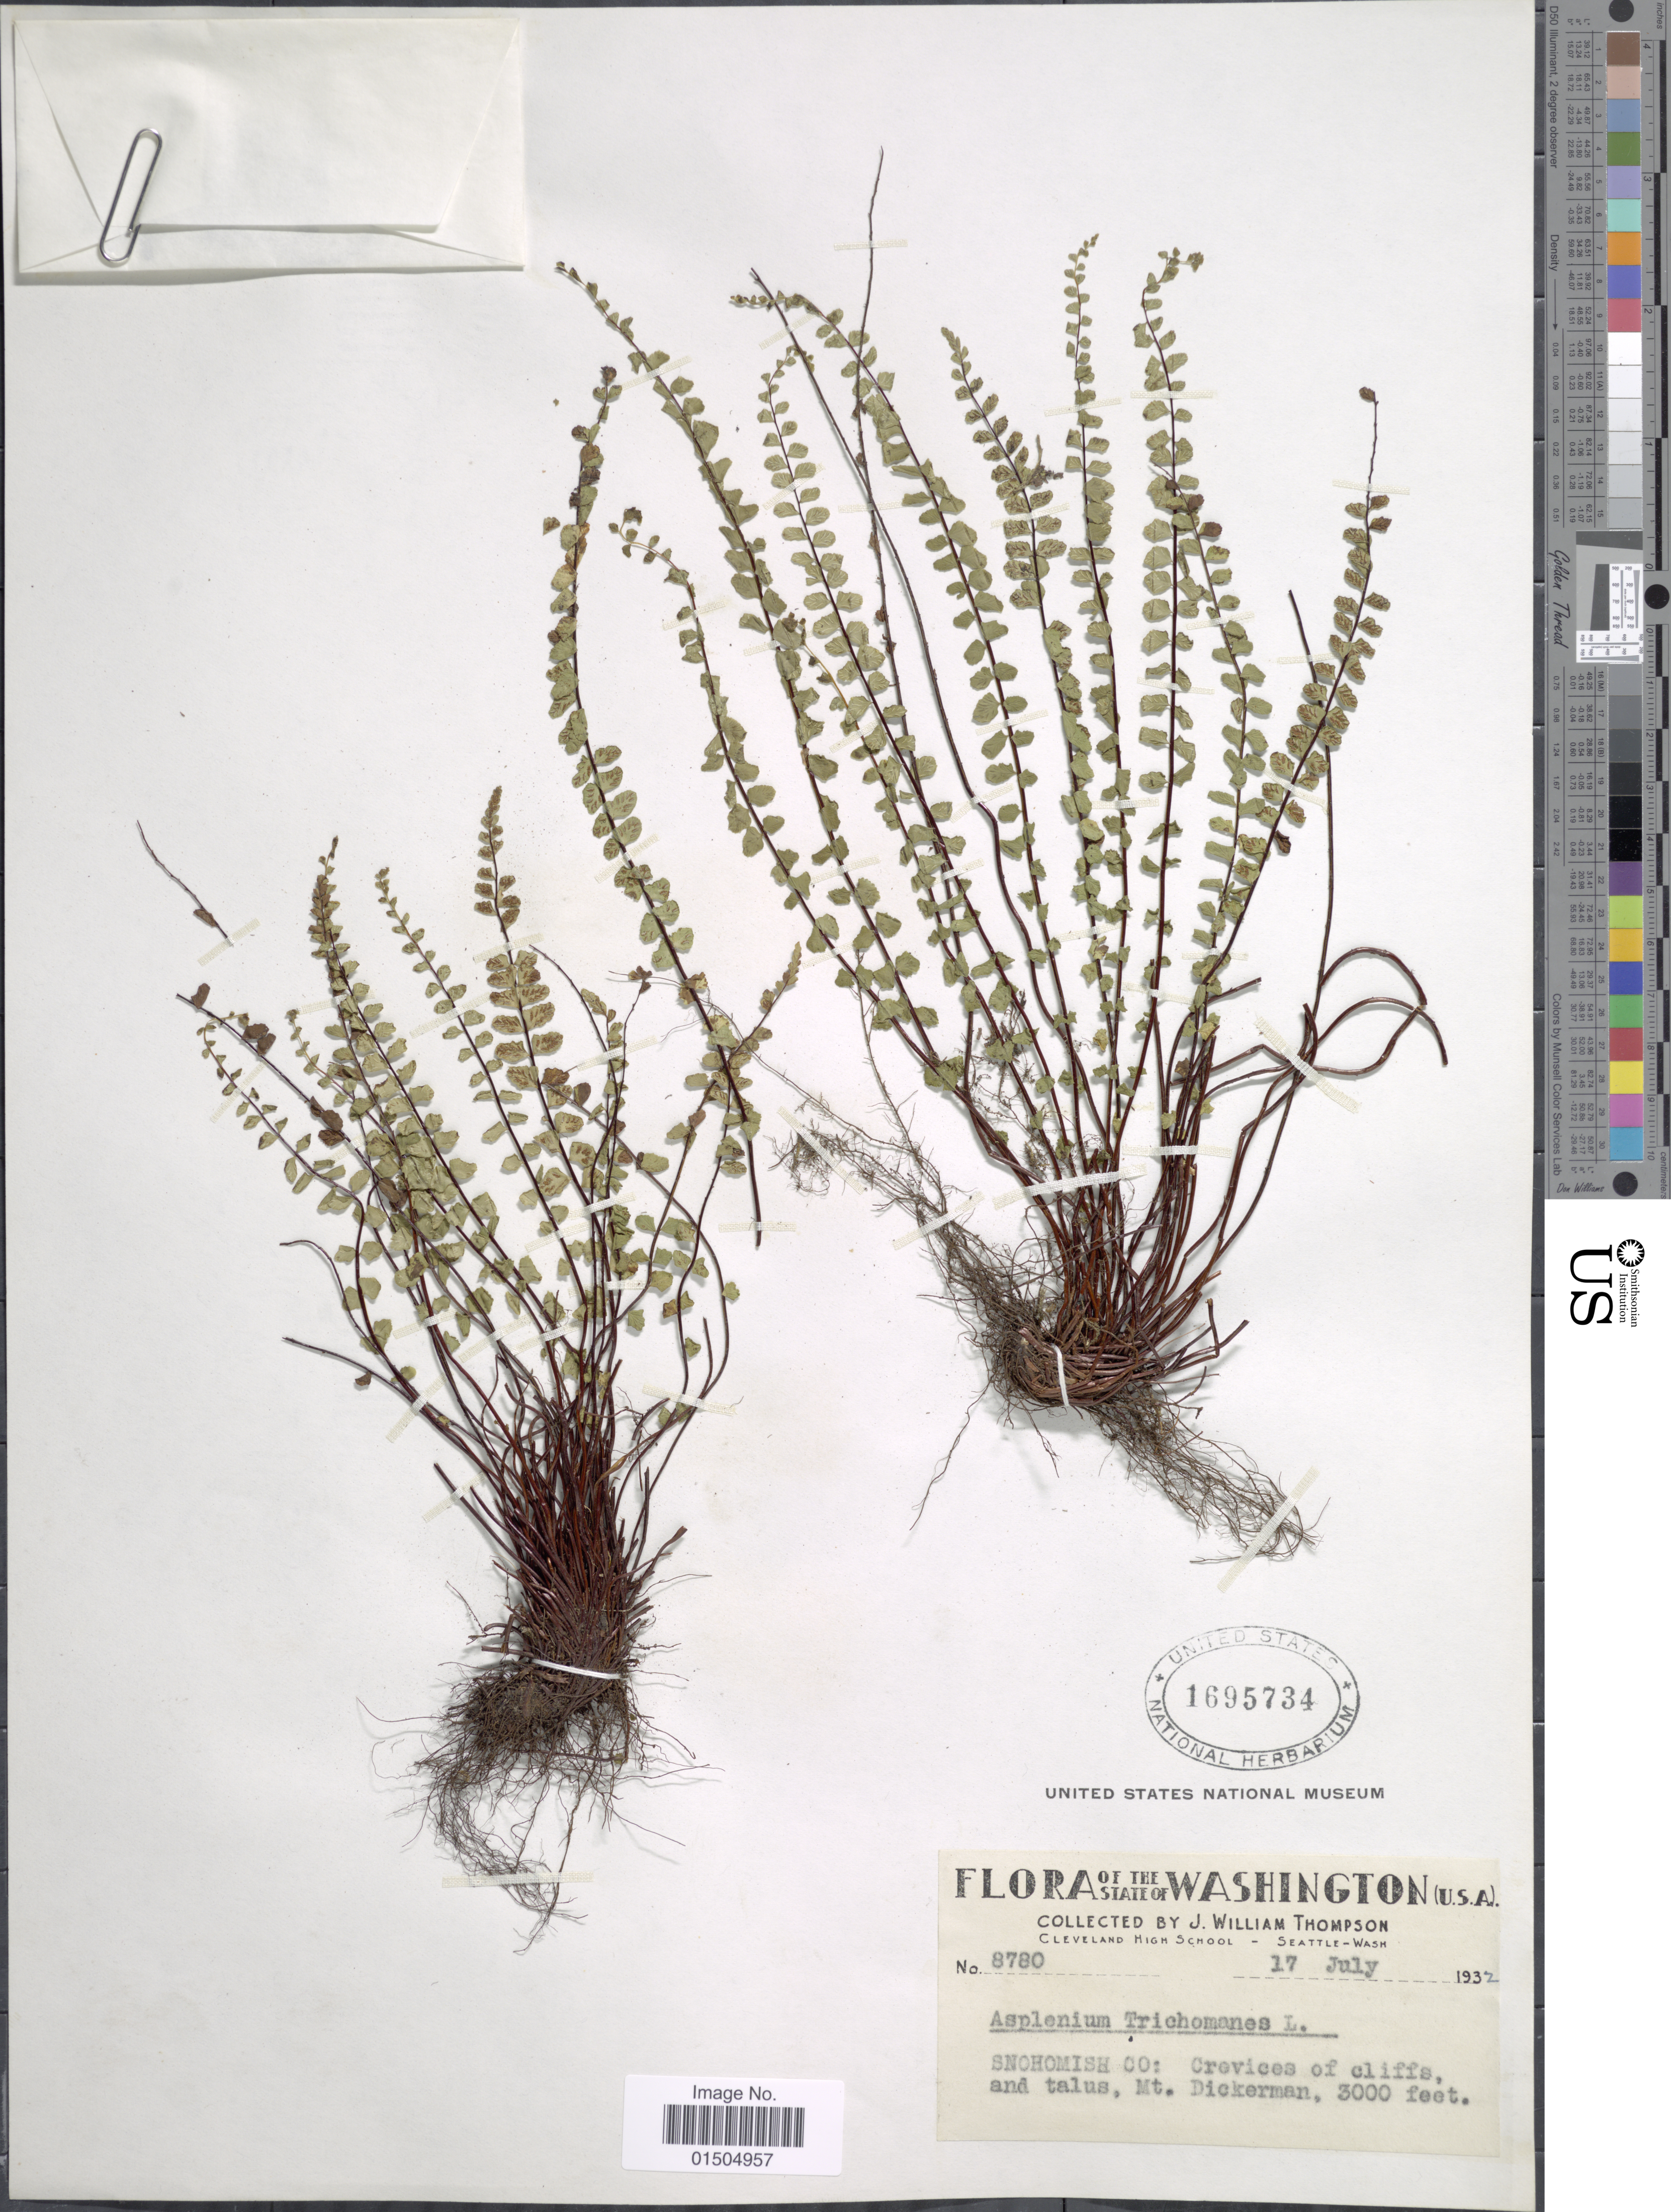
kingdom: Plantae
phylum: Tracheophyta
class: Polypodiopsida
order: Polypodiales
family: Aspleniaceae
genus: Asplenium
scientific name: Asplenium trichomanes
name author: L.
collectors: J. W. Thompson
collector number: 8780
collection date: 1932-07-17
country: United States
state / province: Washington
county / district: Snohomish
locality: Snohomish Co: Crevices of cliffs, and talus, Mt. Dickerman.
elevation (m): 914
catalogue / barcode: US 1695734